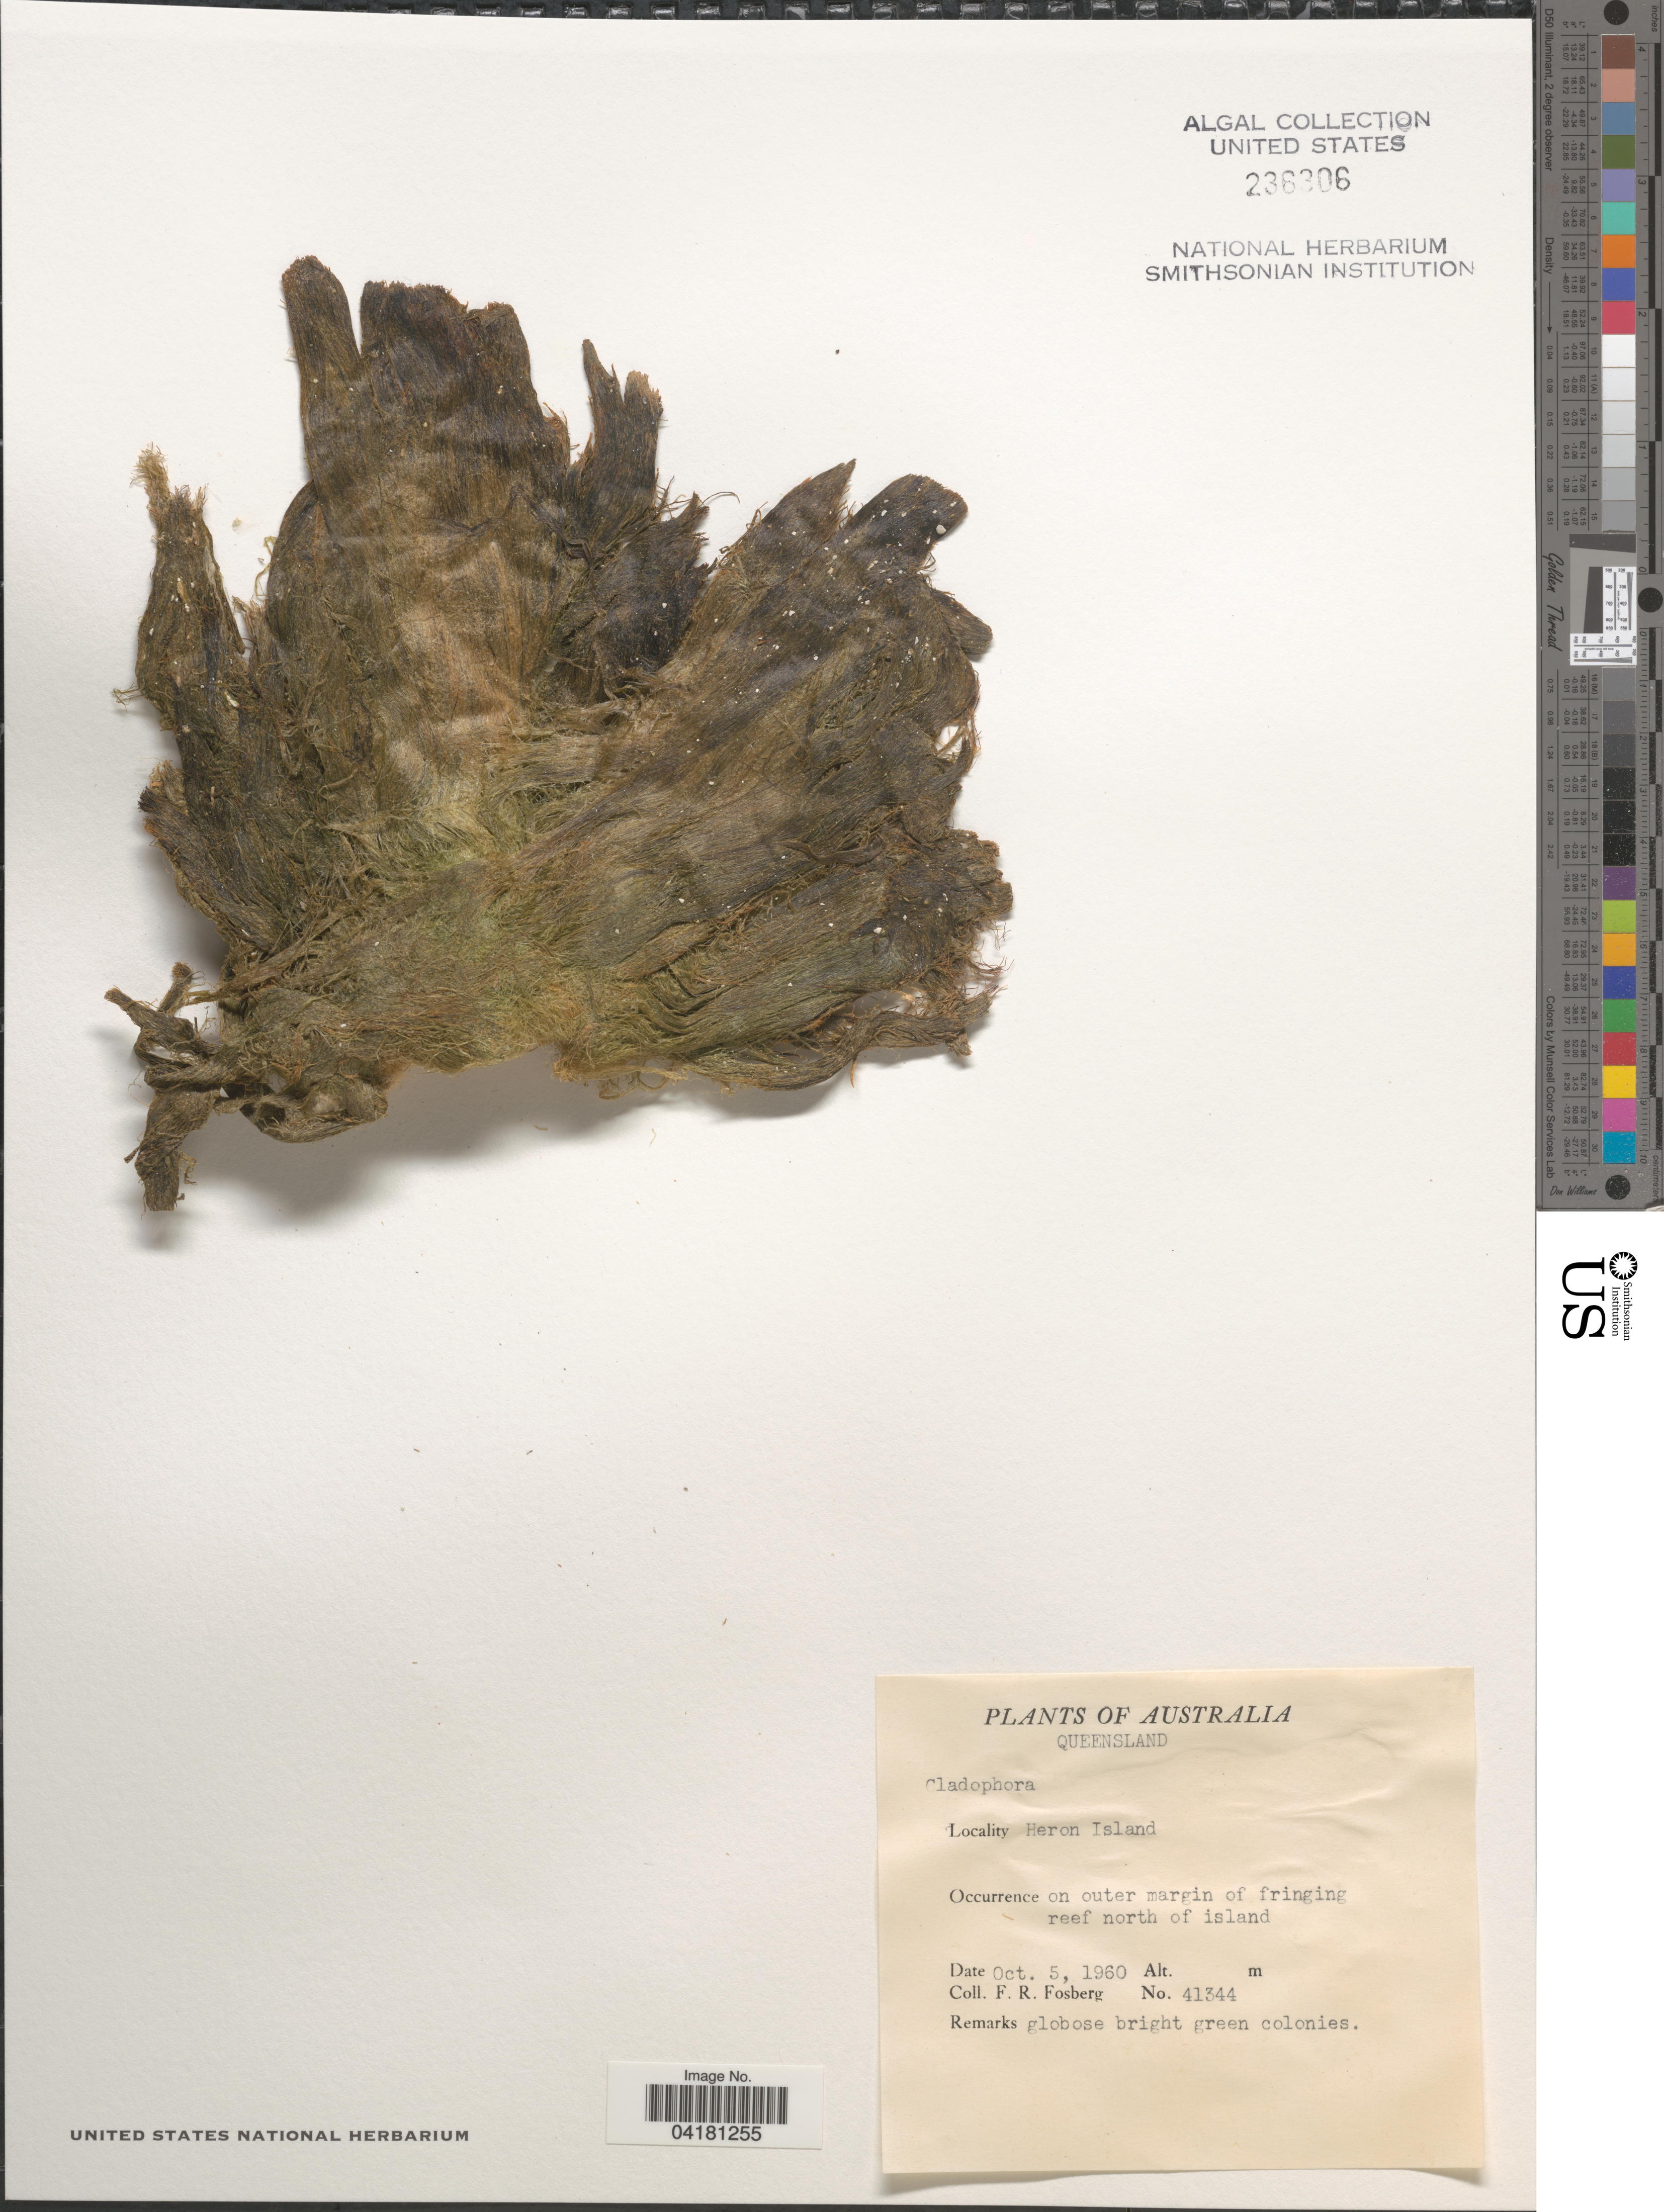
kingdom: Plantae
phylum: Chlorophyta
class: Ulvophyceae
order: Cladophorales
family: Cladophoraceae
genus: Cladophora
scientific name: Cladophora sp.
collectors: F. R. Fosberg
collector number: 41344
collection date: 1960-10-05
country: Australia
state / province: Queensland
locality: Heron Island. On outer margin of fringing reef north of island.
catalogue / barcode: US 236306